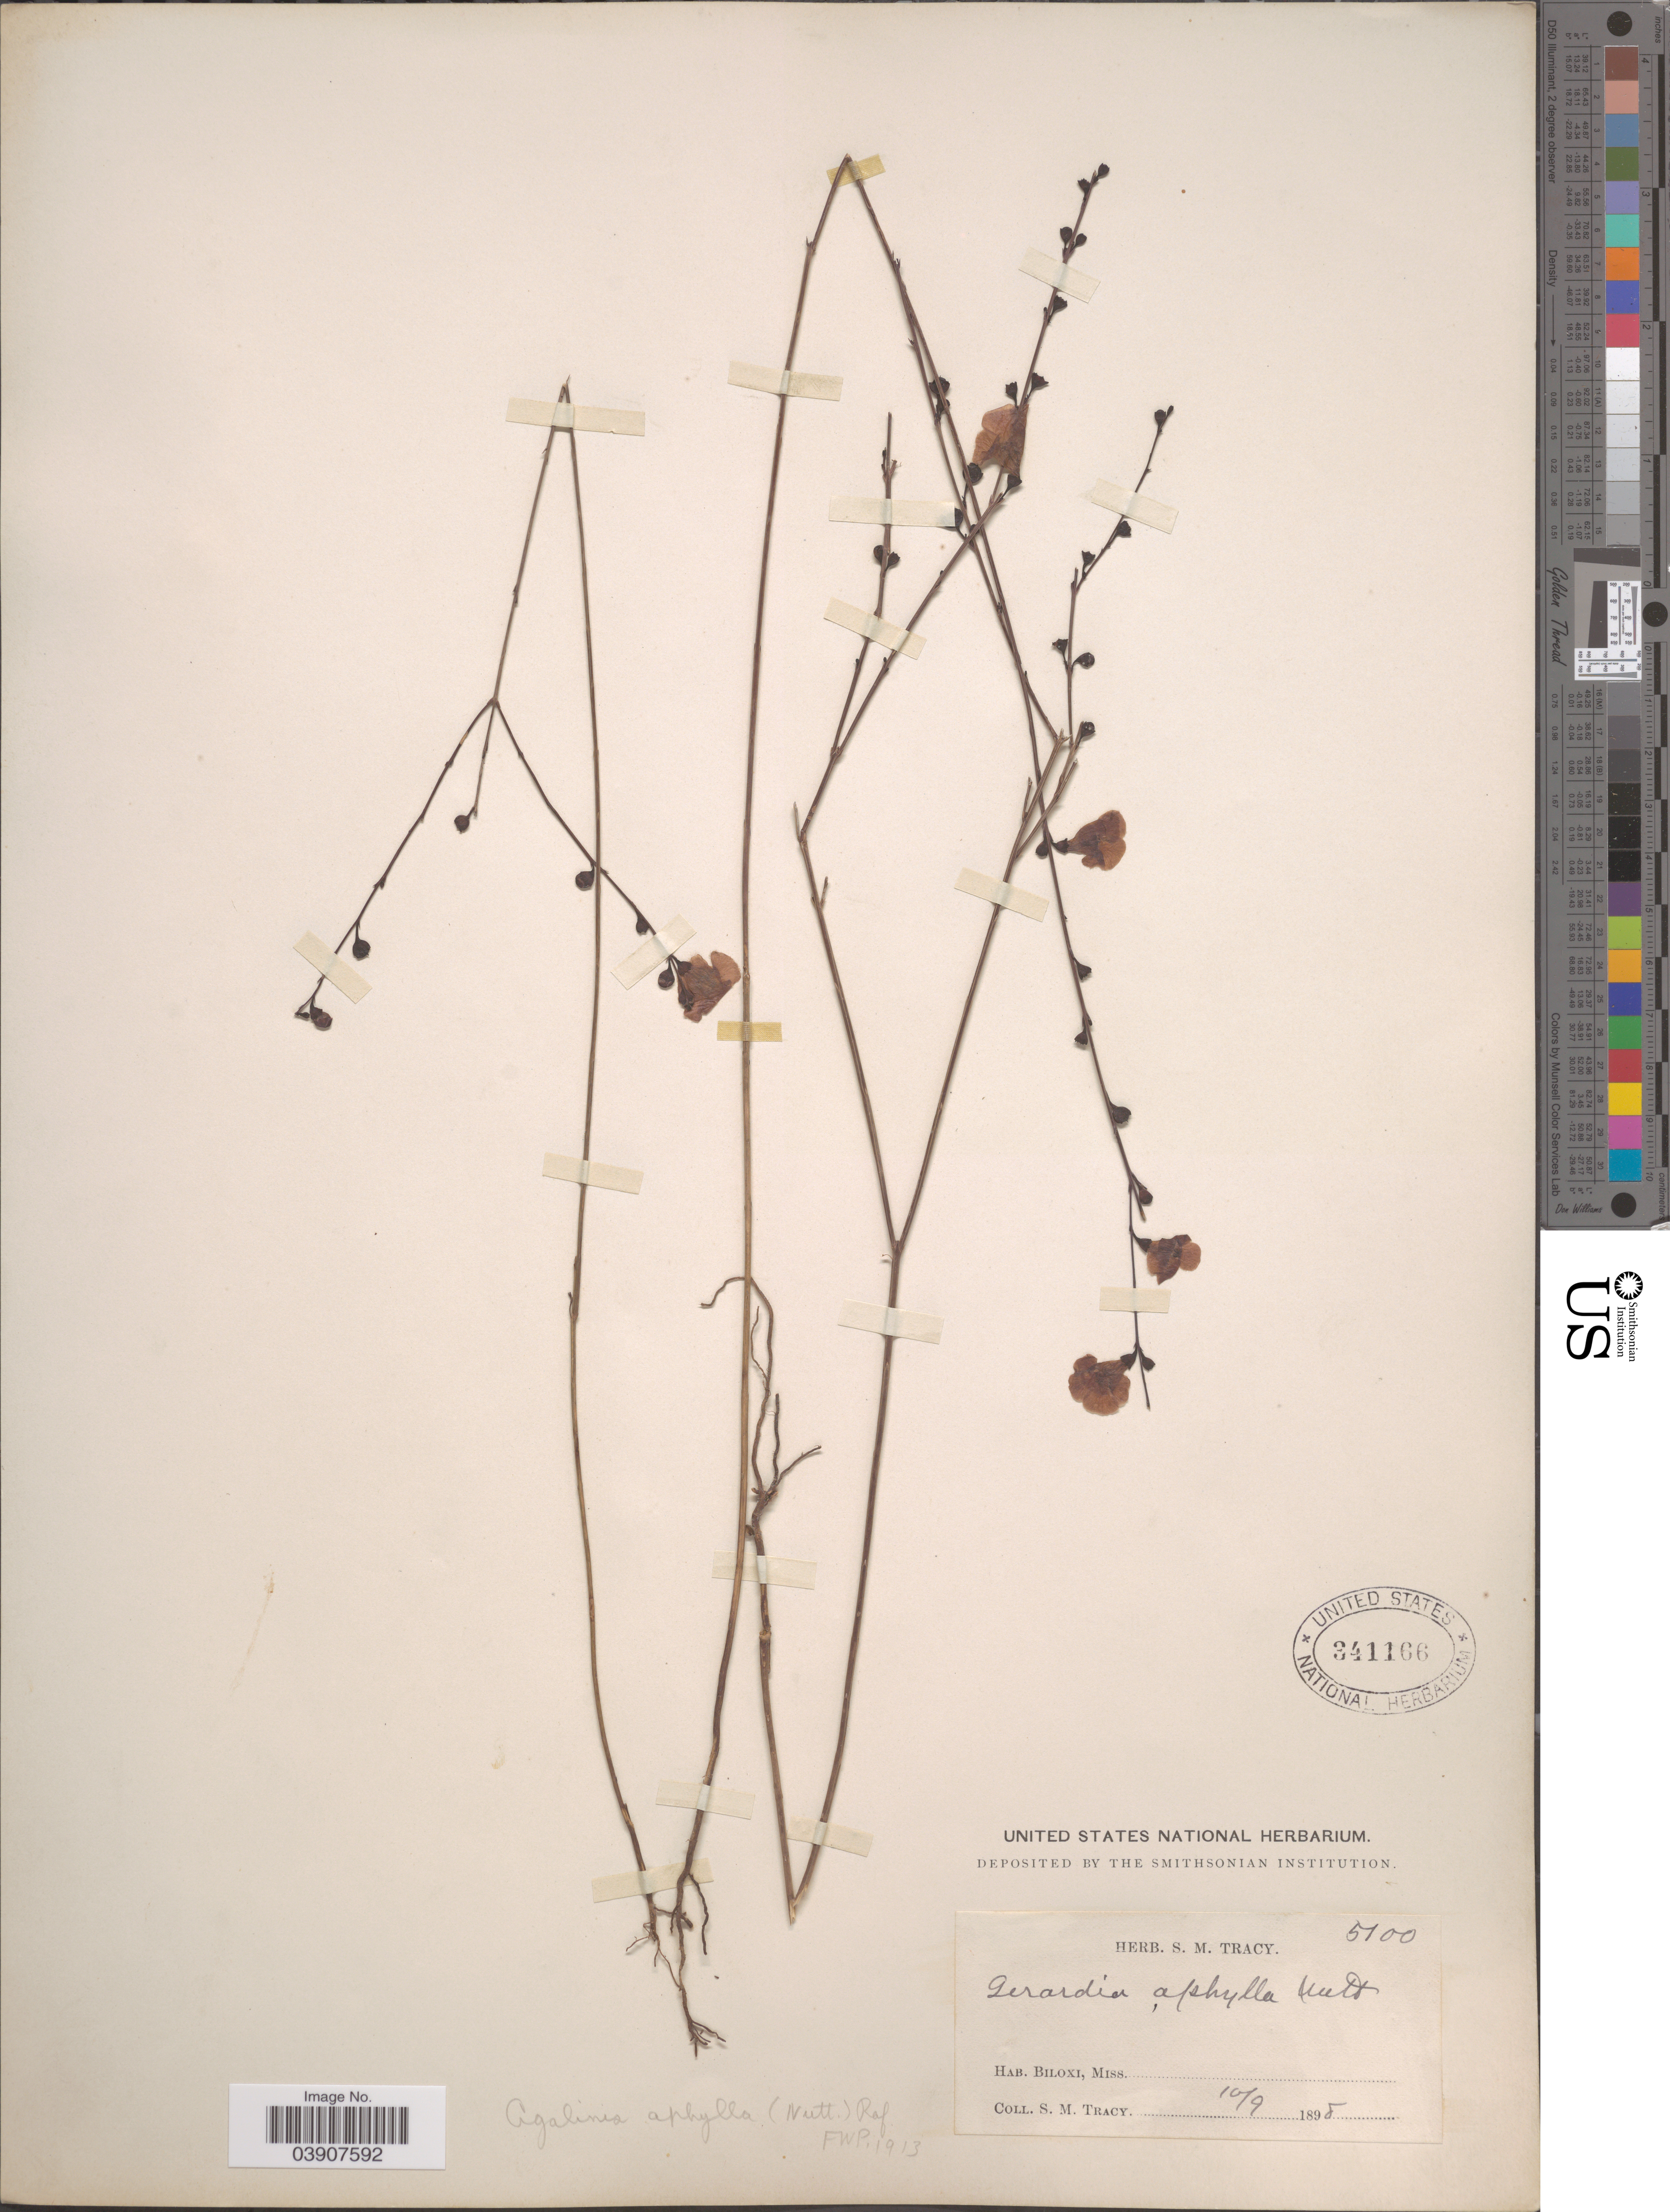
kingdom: Plantae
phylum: Tracheophyta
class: Magnoliopsida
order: Lamiales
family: Orobanchaceae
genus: Agalinis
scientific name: Agalinis aphylla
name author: (Nutt.) Raf.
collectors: S. M. Tracy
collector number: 5100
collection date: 1898-10-09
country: United States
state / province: Mississippi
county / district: Harrison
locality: Biloxi.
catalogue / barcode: US 341166